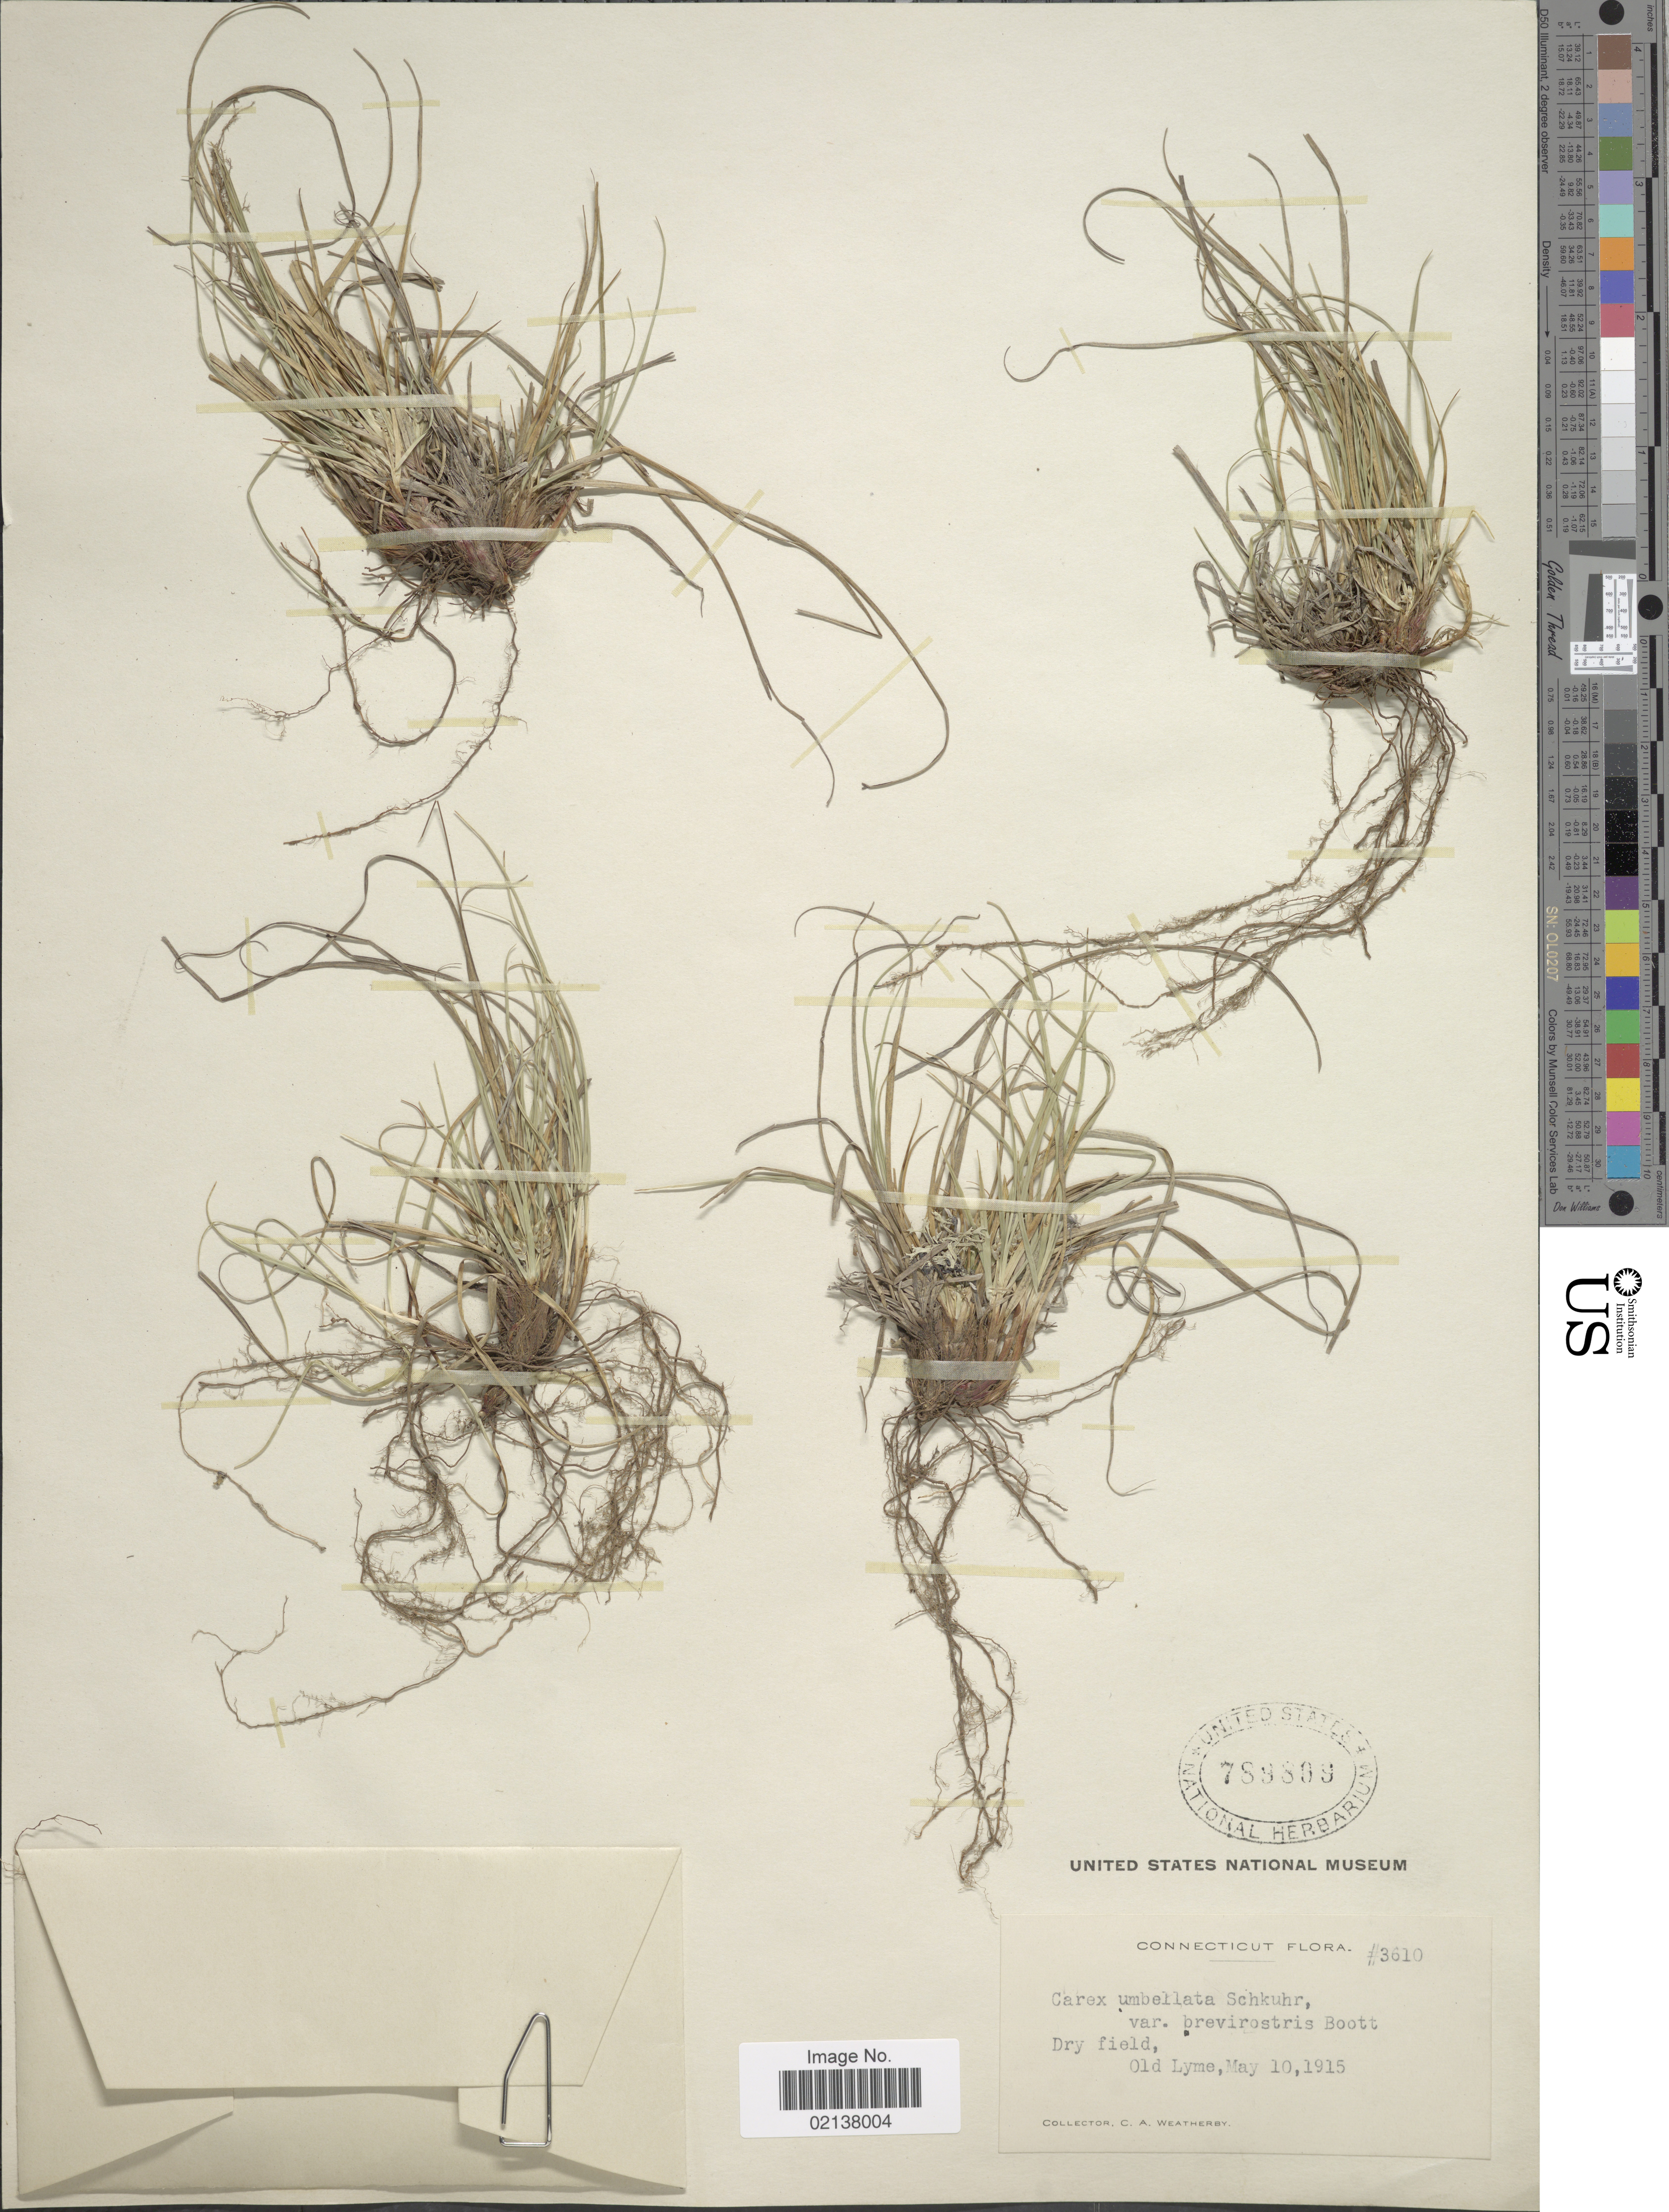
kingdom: Plantae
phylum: Tracheophyta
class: Liliopsida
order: Poales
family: Cyperaceae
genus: Carex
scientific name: Carex umbellata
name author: Schkuhr ex Willd.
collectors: C. A. Weatherby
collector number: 3610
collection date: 1915-05-10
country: United States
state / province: Connecticut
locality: Dry field. Old Lyme.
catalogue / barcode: US 789809